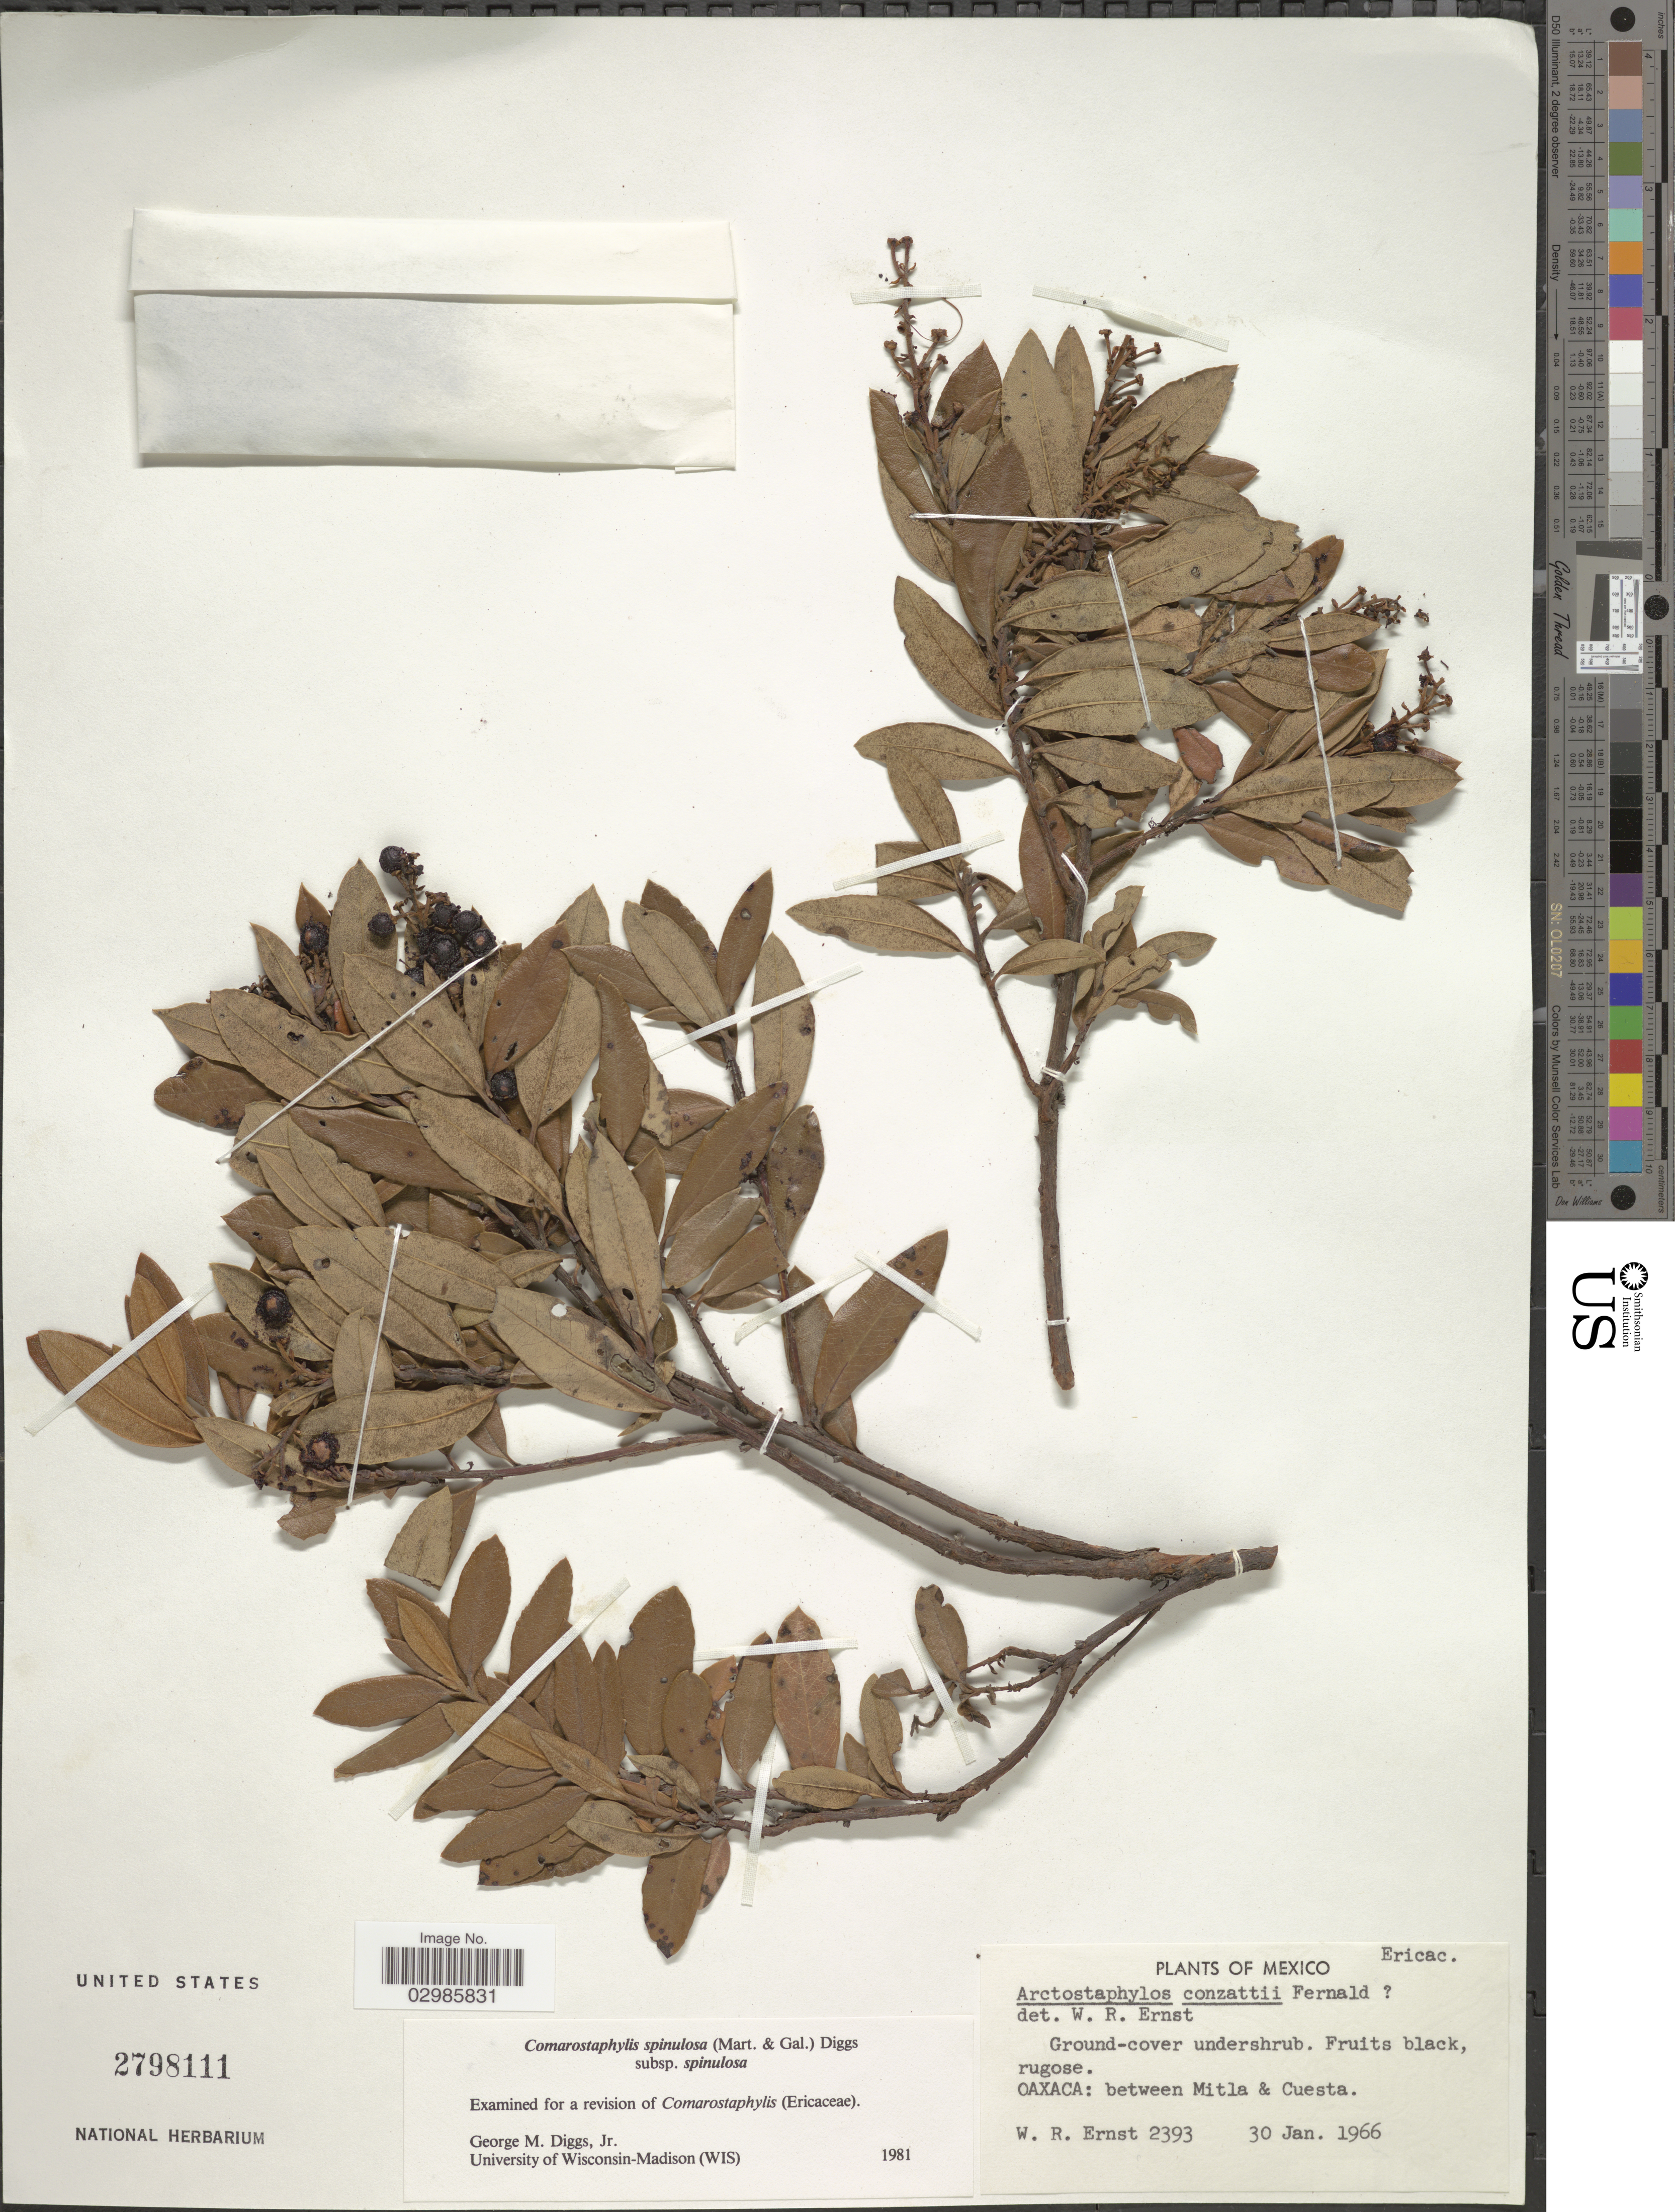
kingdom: Plantae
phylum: Tracheophyta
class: Magnoliopsida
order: Ericales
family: Ericaceae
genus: Comarostaphylis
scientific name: Comarostaphylis spinulosa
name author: (M. Martens & Galeotti) Diggs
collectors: W. R. Ernst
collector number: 2393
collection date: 1966-01-30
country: Mexico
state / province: Oaxaca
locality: Between Mitla & Cuesta.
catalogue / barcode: US 2798111